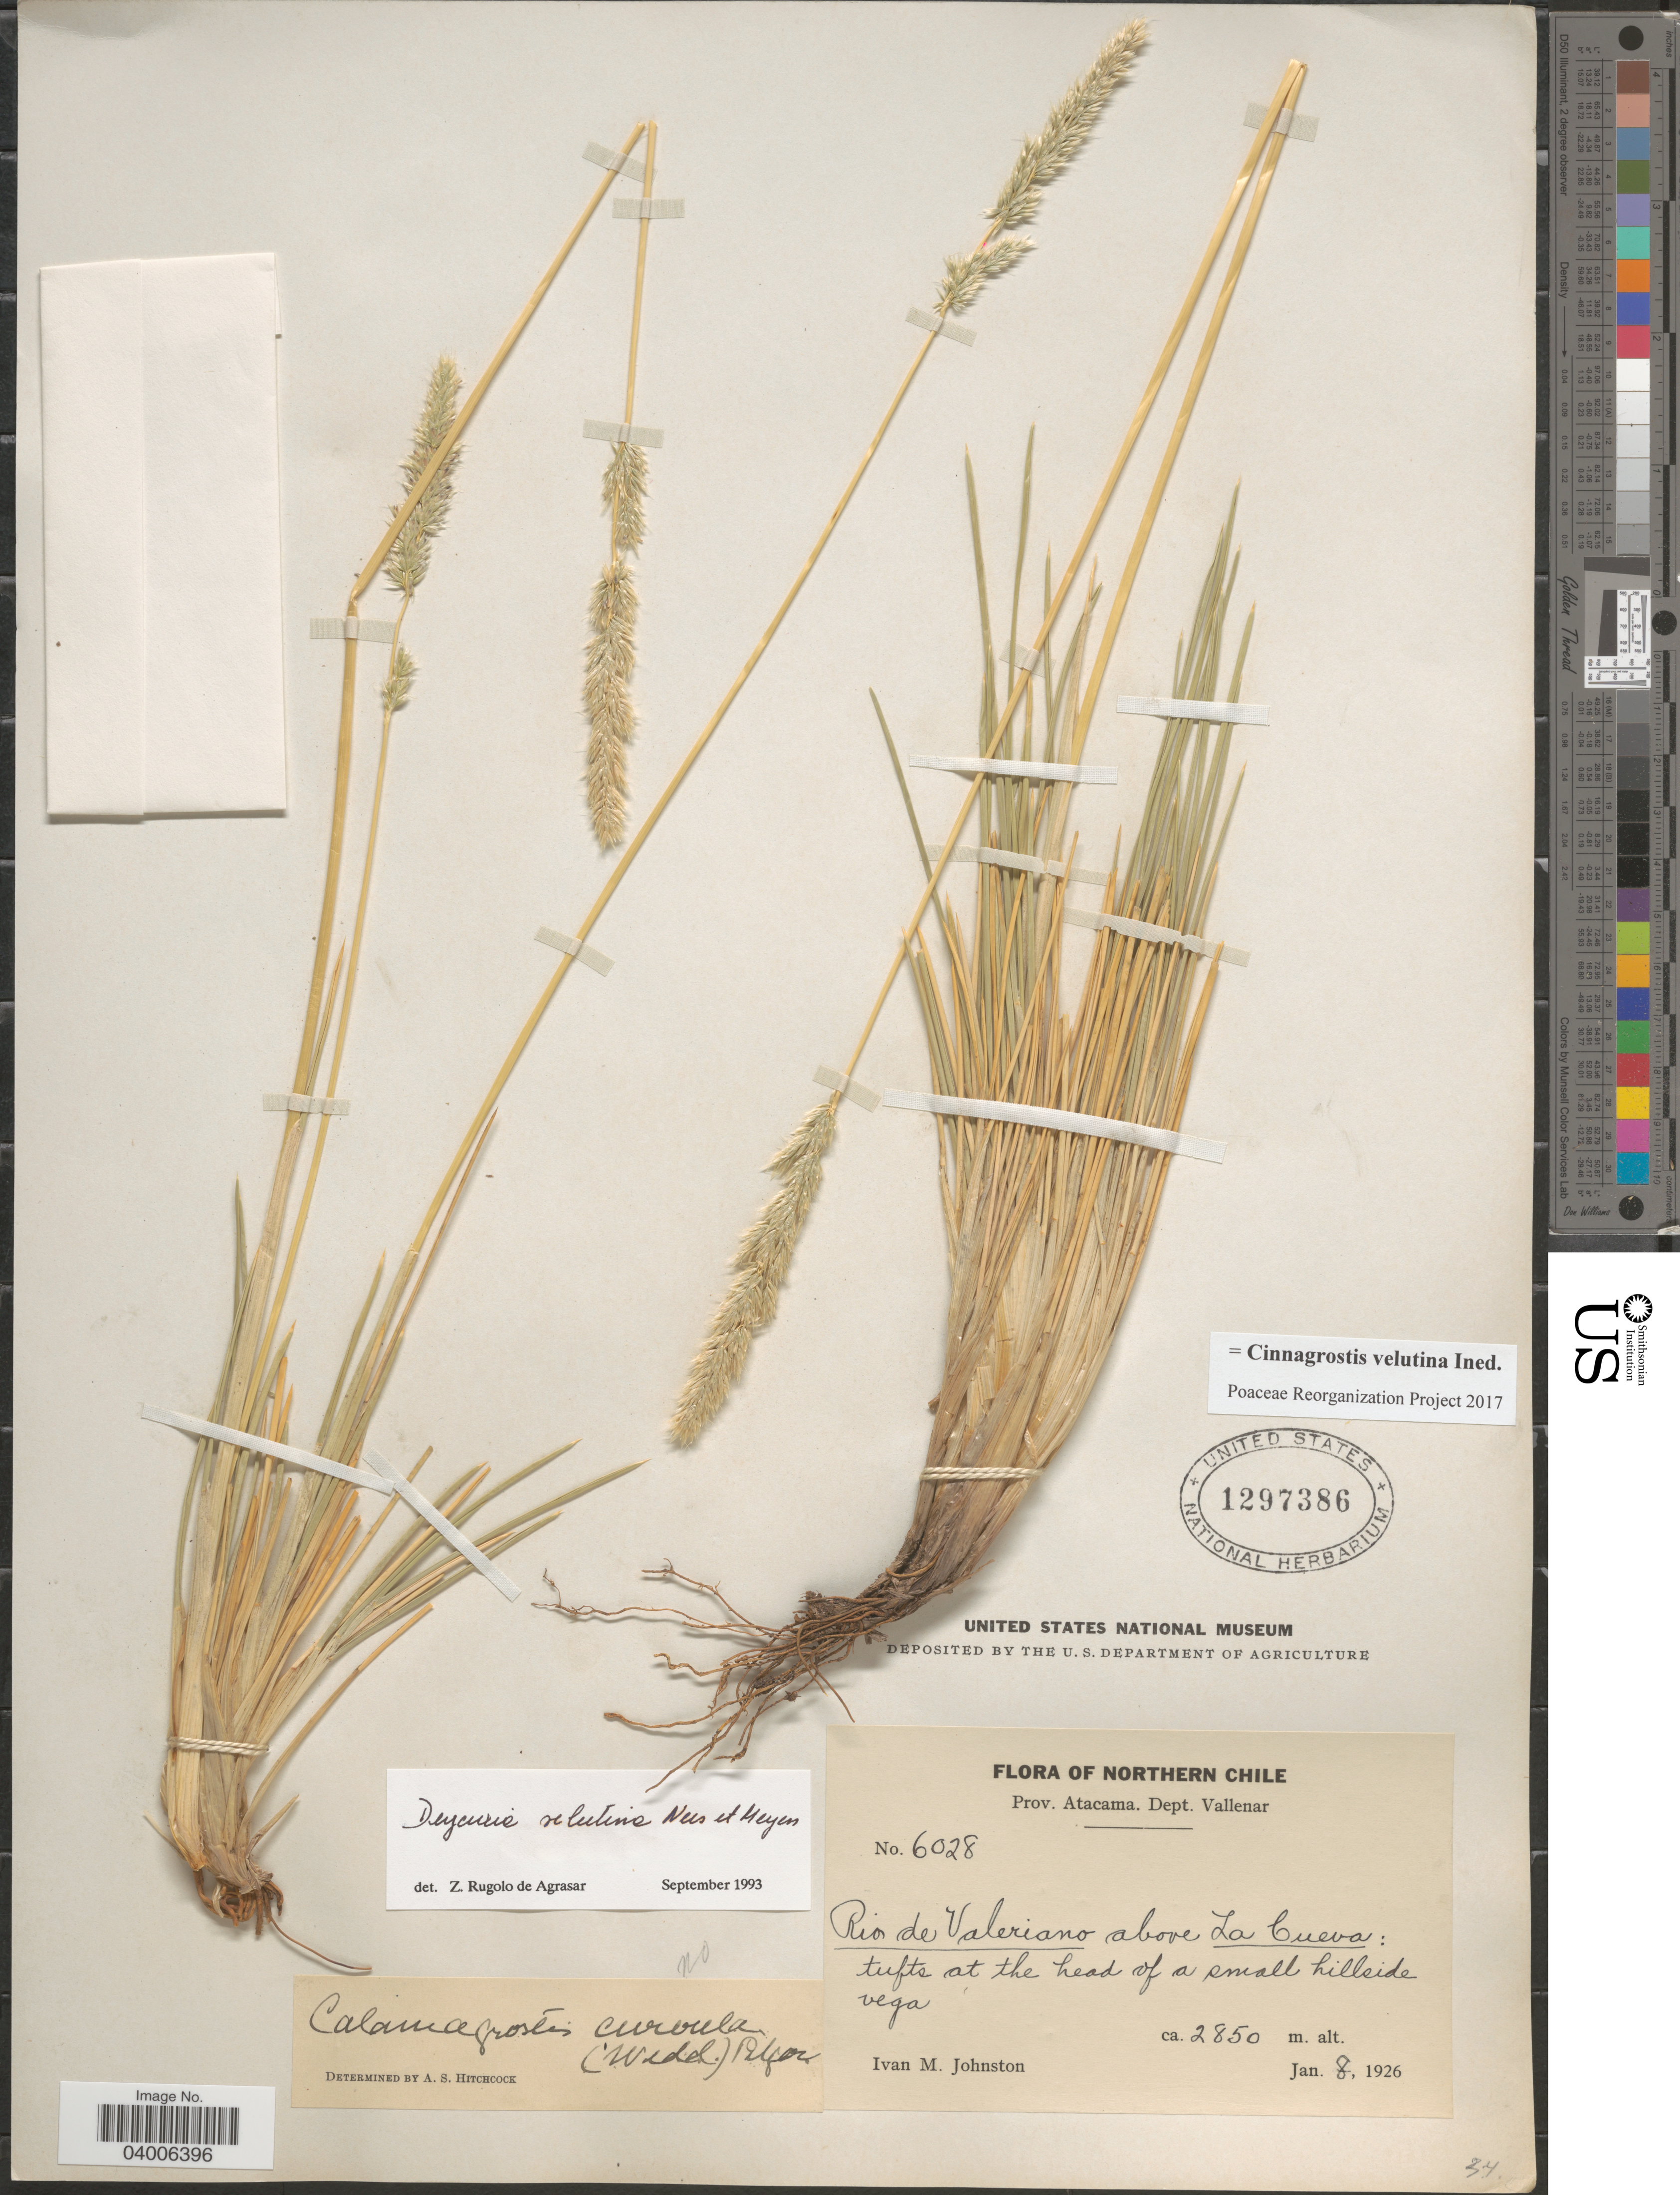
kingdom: Plantae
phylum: Tracheophyta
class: Liliopsida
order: Poales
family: Poaceae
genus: Cinnagrostis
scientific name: Cinnagrostis velutina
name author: (Nees & Meyen) P.M. Peterson et al.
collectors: I.M. Johnston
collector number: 6028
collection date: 1926-01-08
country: Chile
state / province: Atacama (III)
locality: Northern Chile. Dept. Vallenar. Rio de Valeriano above La Cueva: tufts at the head of a small hillside vega.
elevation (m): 2850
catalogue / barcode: US 1297386